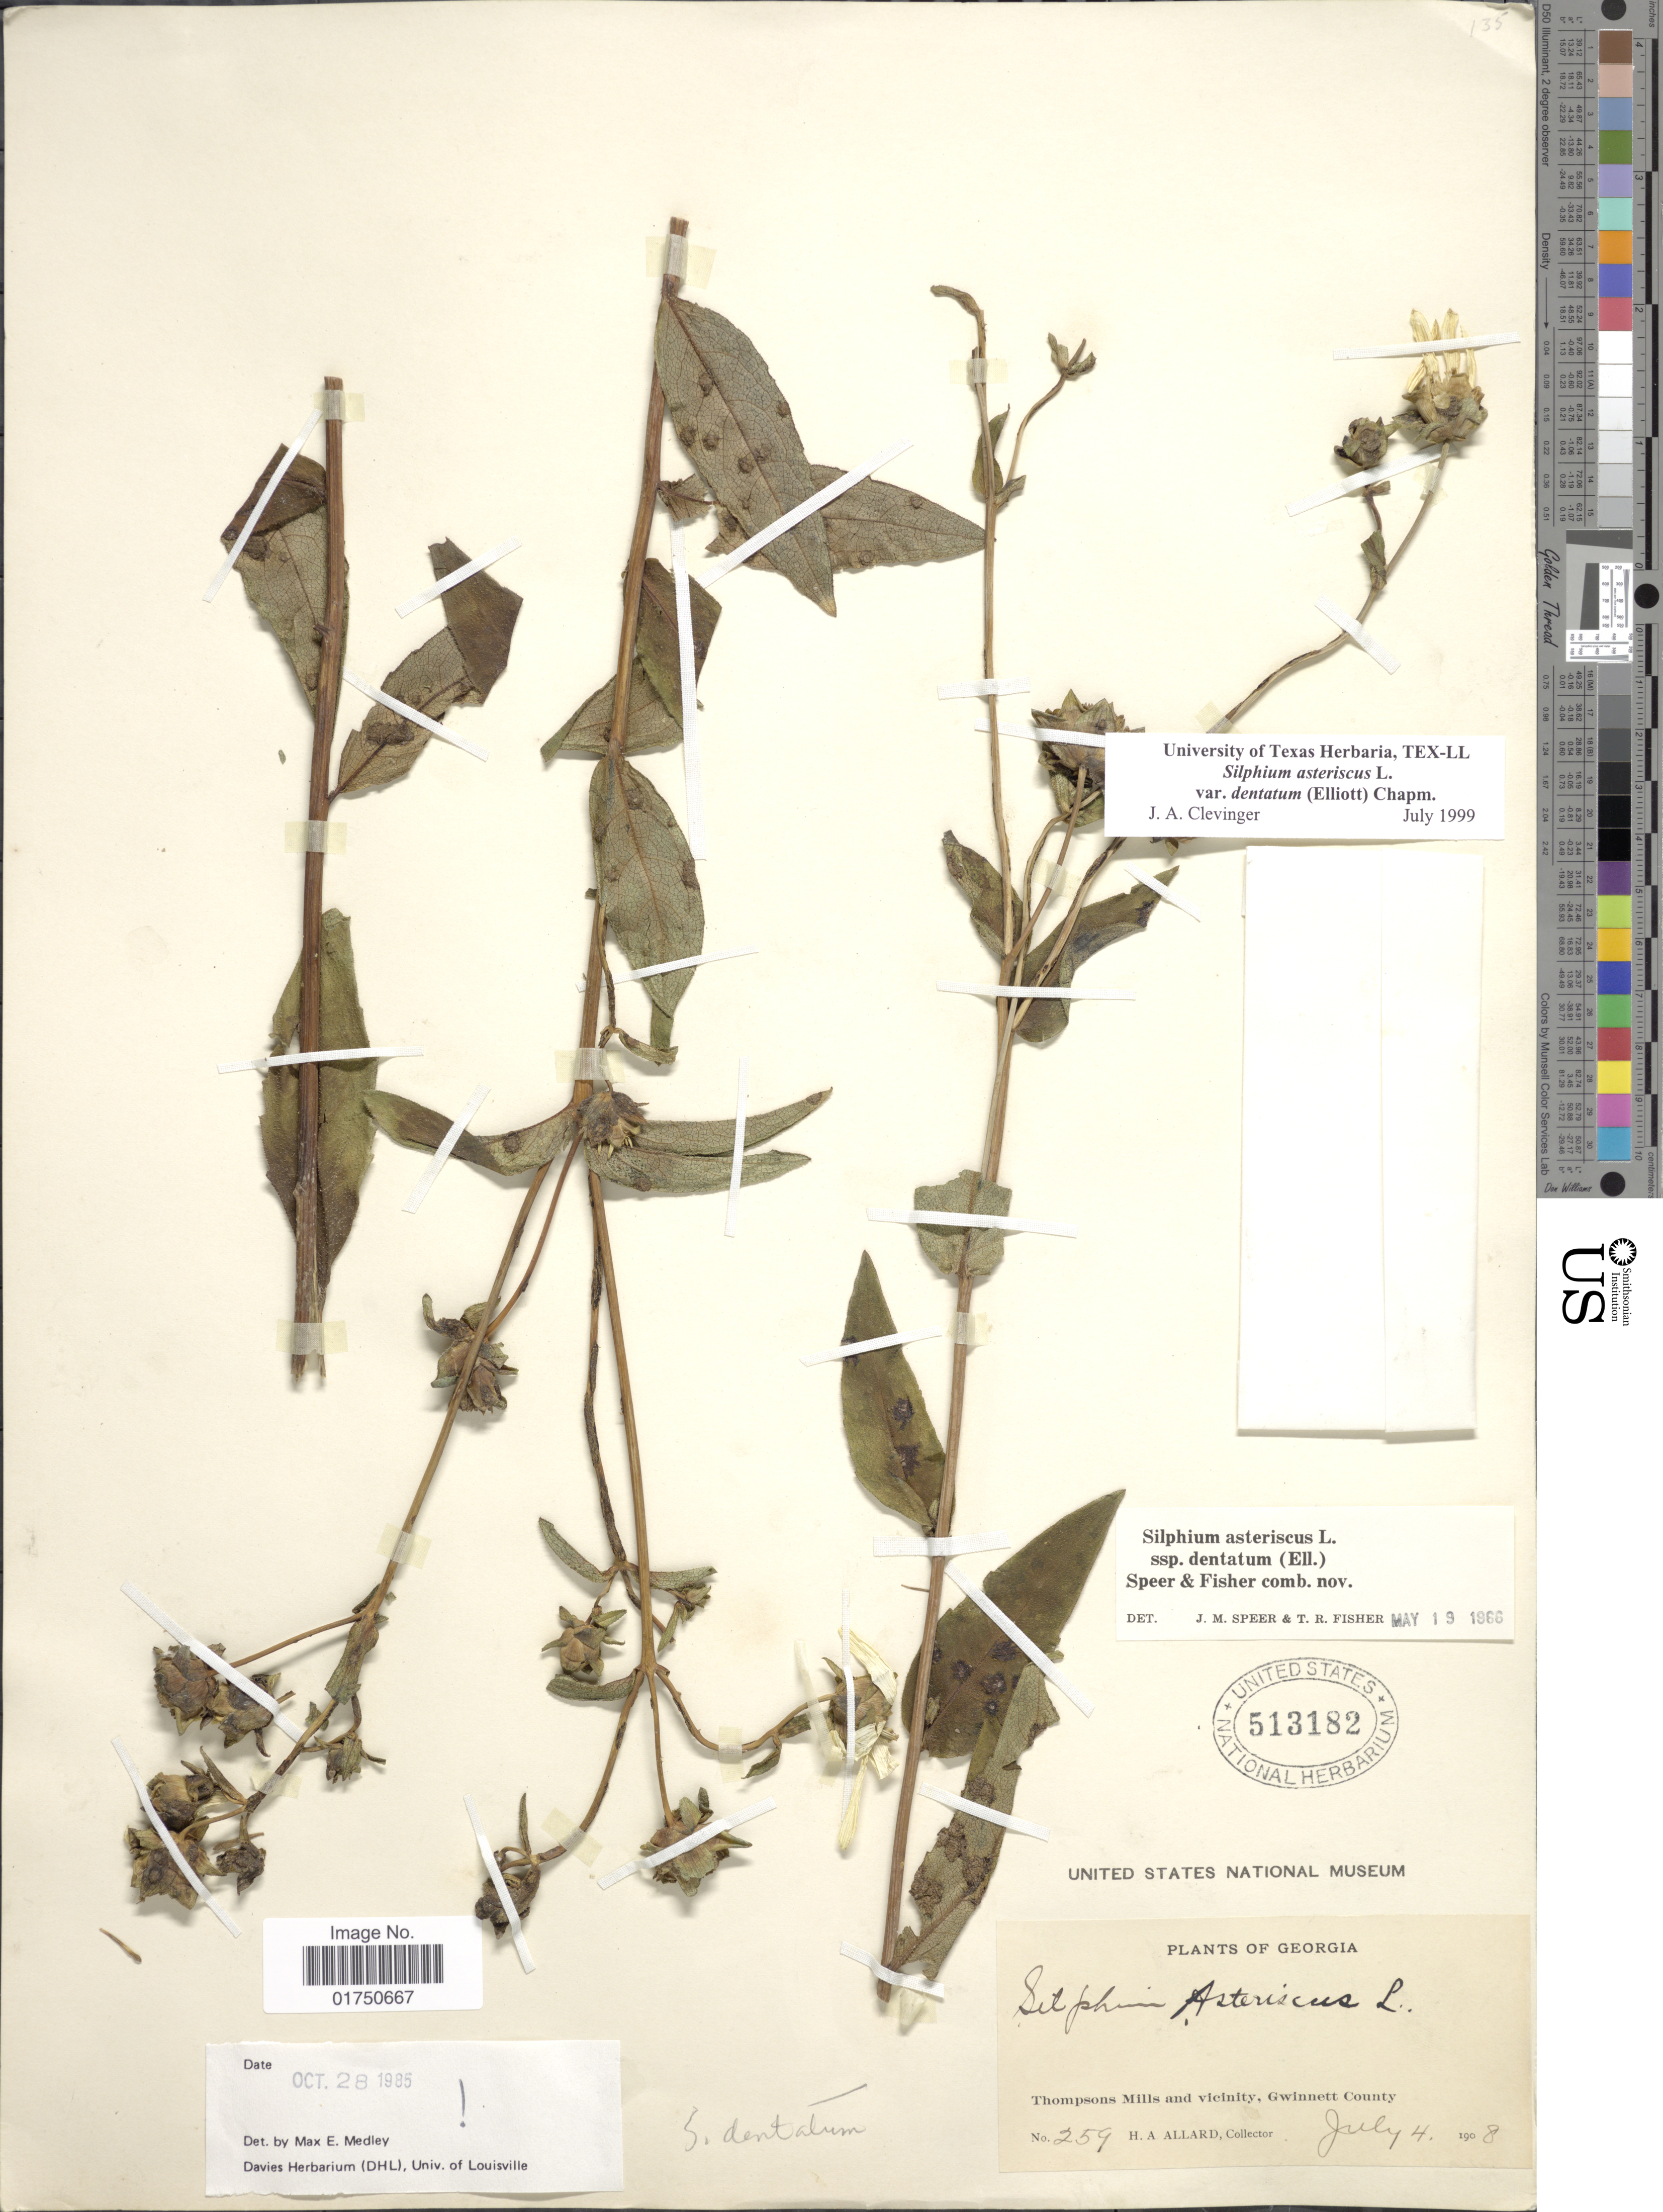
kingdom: Plantae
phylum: Tracheophyta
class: Magnoliopsida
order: Asterales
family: Asteraceae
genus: Silphium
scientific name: Silphium asteriscus var. dentatum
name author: (Elliott) Chapm.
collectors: H. A. Allard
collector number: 259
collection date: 1908-07-04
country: United States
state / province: Georgia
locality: Thompsons Mills and vicinity, Gwinnett County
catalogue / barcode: US 513182